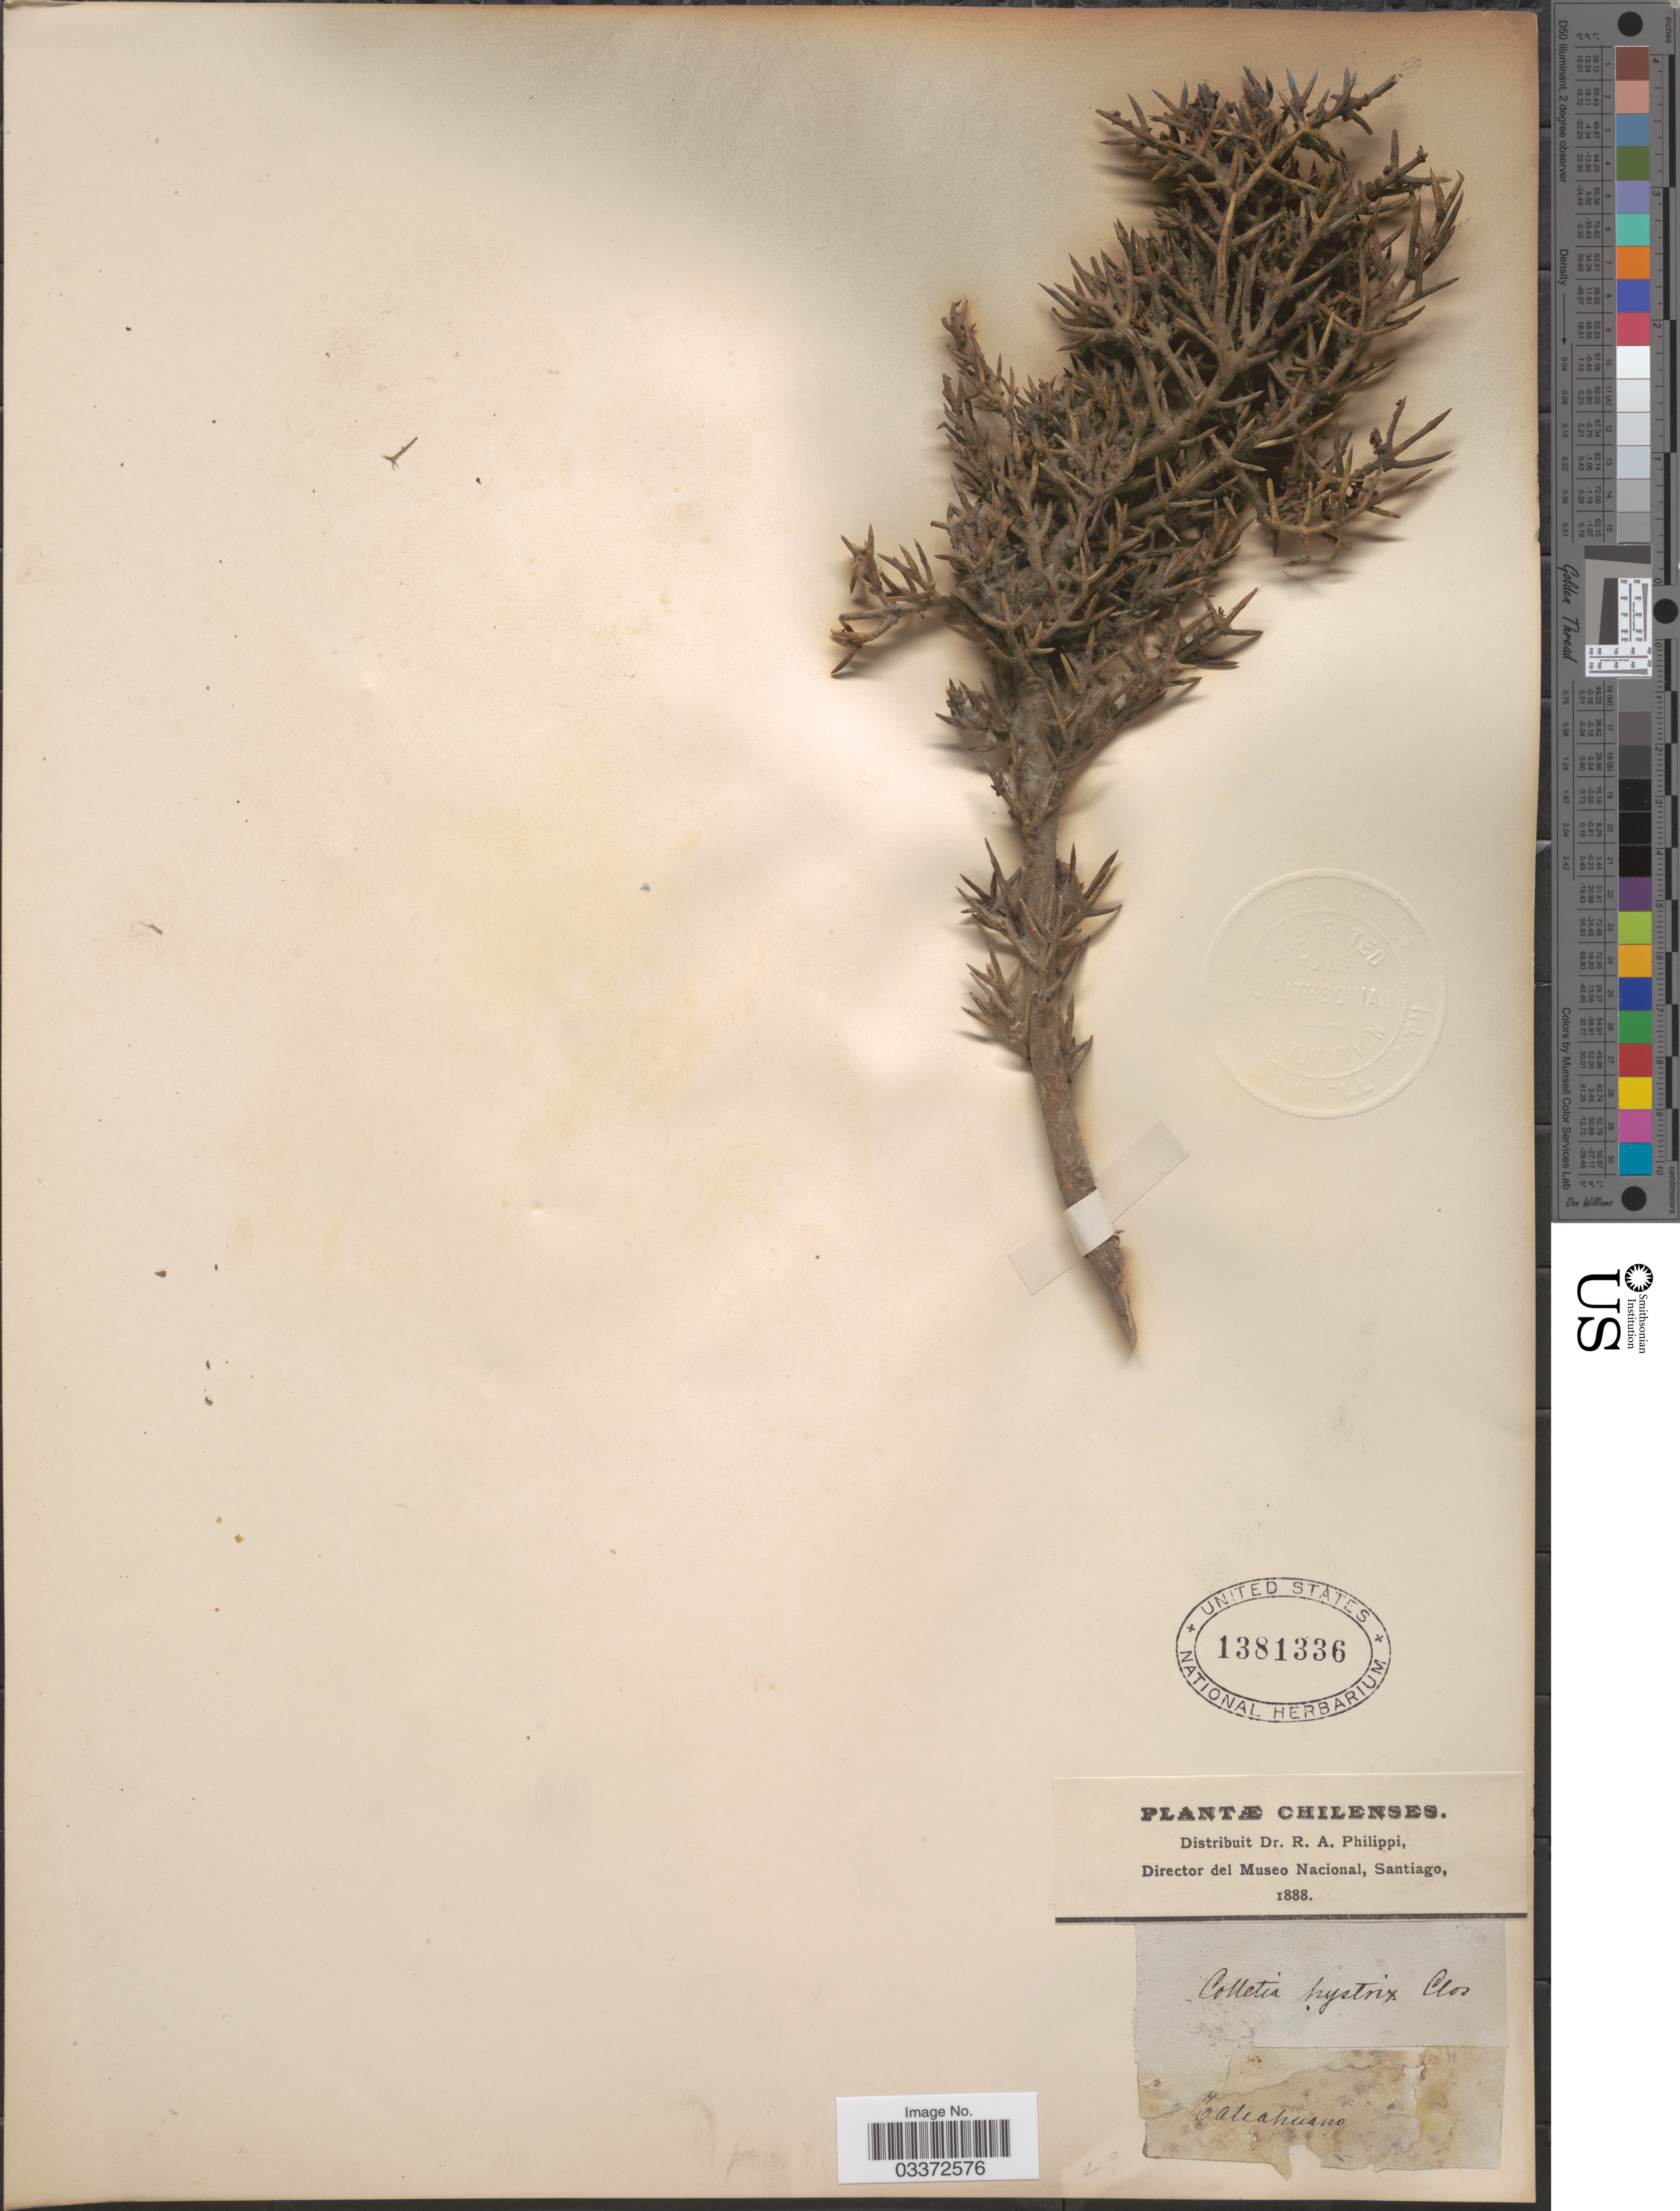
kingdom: Plantae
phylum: Tracheophyta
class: Magnoliopsida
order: Rosales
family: Rhamnaceae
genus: Colletia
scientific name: Colletia hystrix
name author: Clos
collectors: ex. herb. R.A. Philippi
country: Chile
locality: Talcahuano.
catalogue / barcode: US 1381336